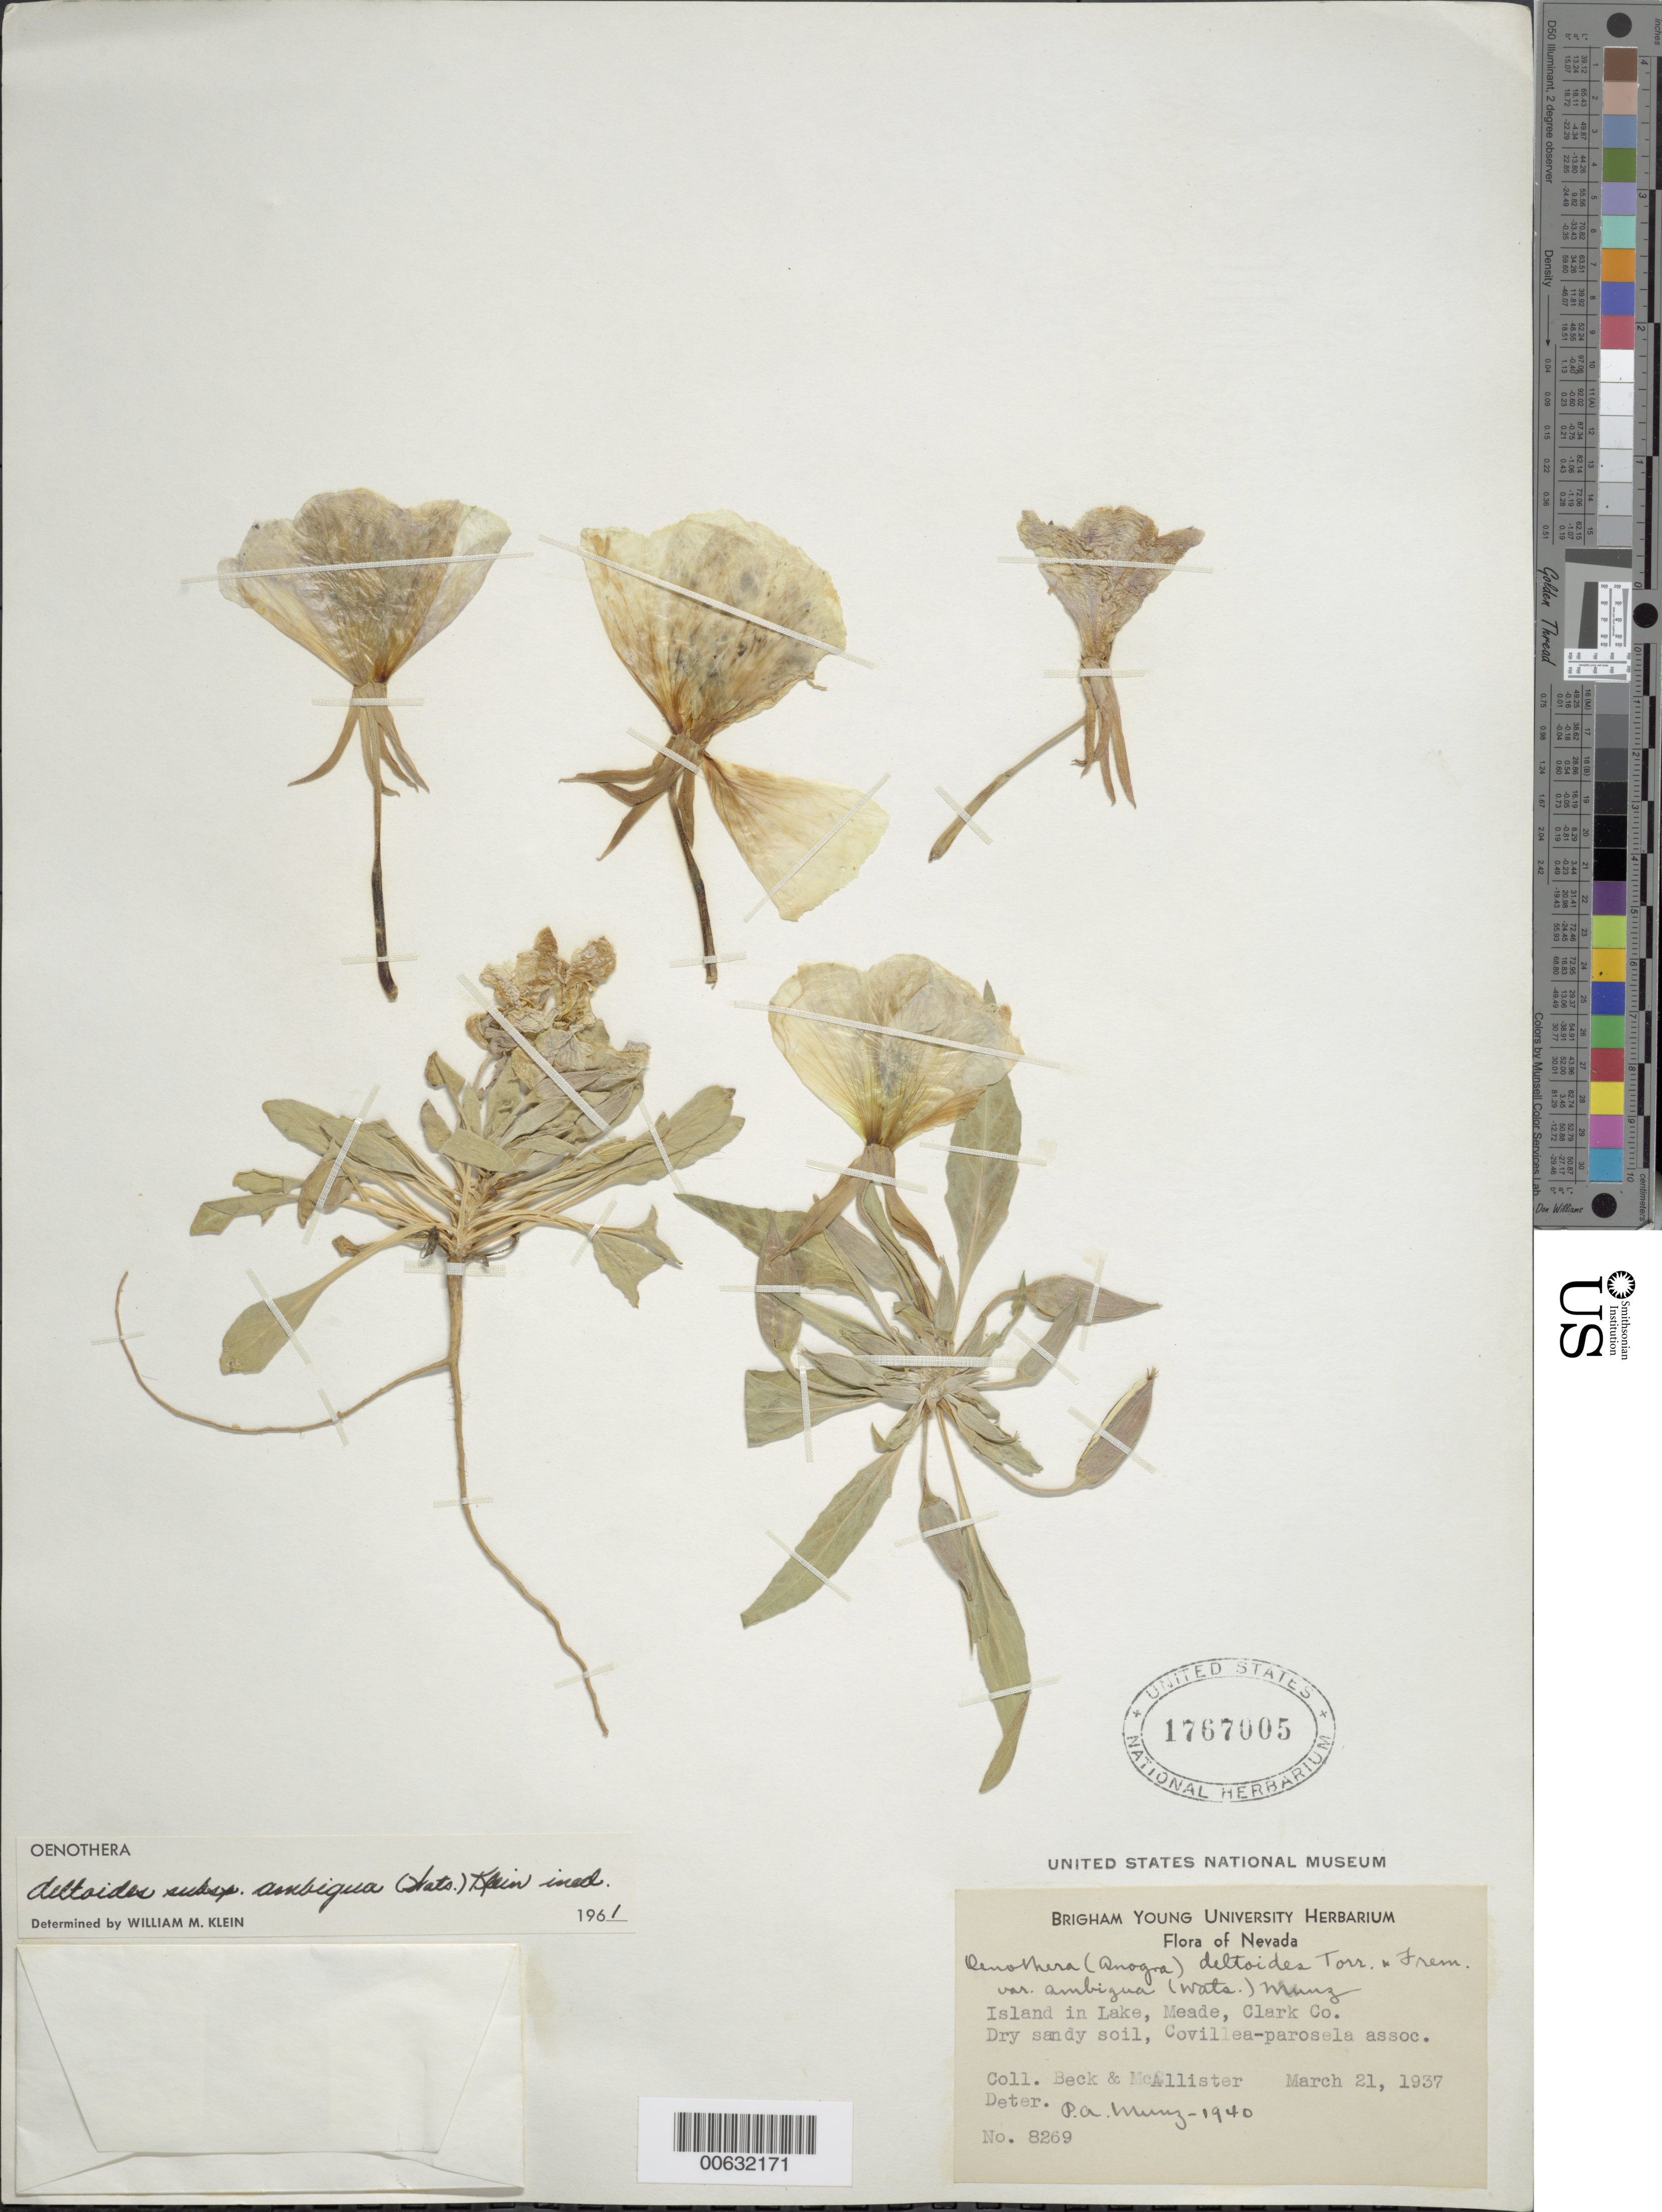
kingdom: Plantae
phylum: Tracheophyta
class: Magnoliopsida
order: Myrtales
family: Onagraceae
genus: Oenothera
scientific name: Oenothera deltoides subsp. ambigua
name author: (S. Watson) W.M. Klein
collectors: -- Beck & -. McAllister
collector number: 8269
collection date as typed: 21 Mar 1937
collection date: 1937-03-21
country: United States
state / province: Nevada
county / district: Clark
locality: Island in Lake Meade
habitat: Dry sandy soil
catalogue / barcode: US 1767005